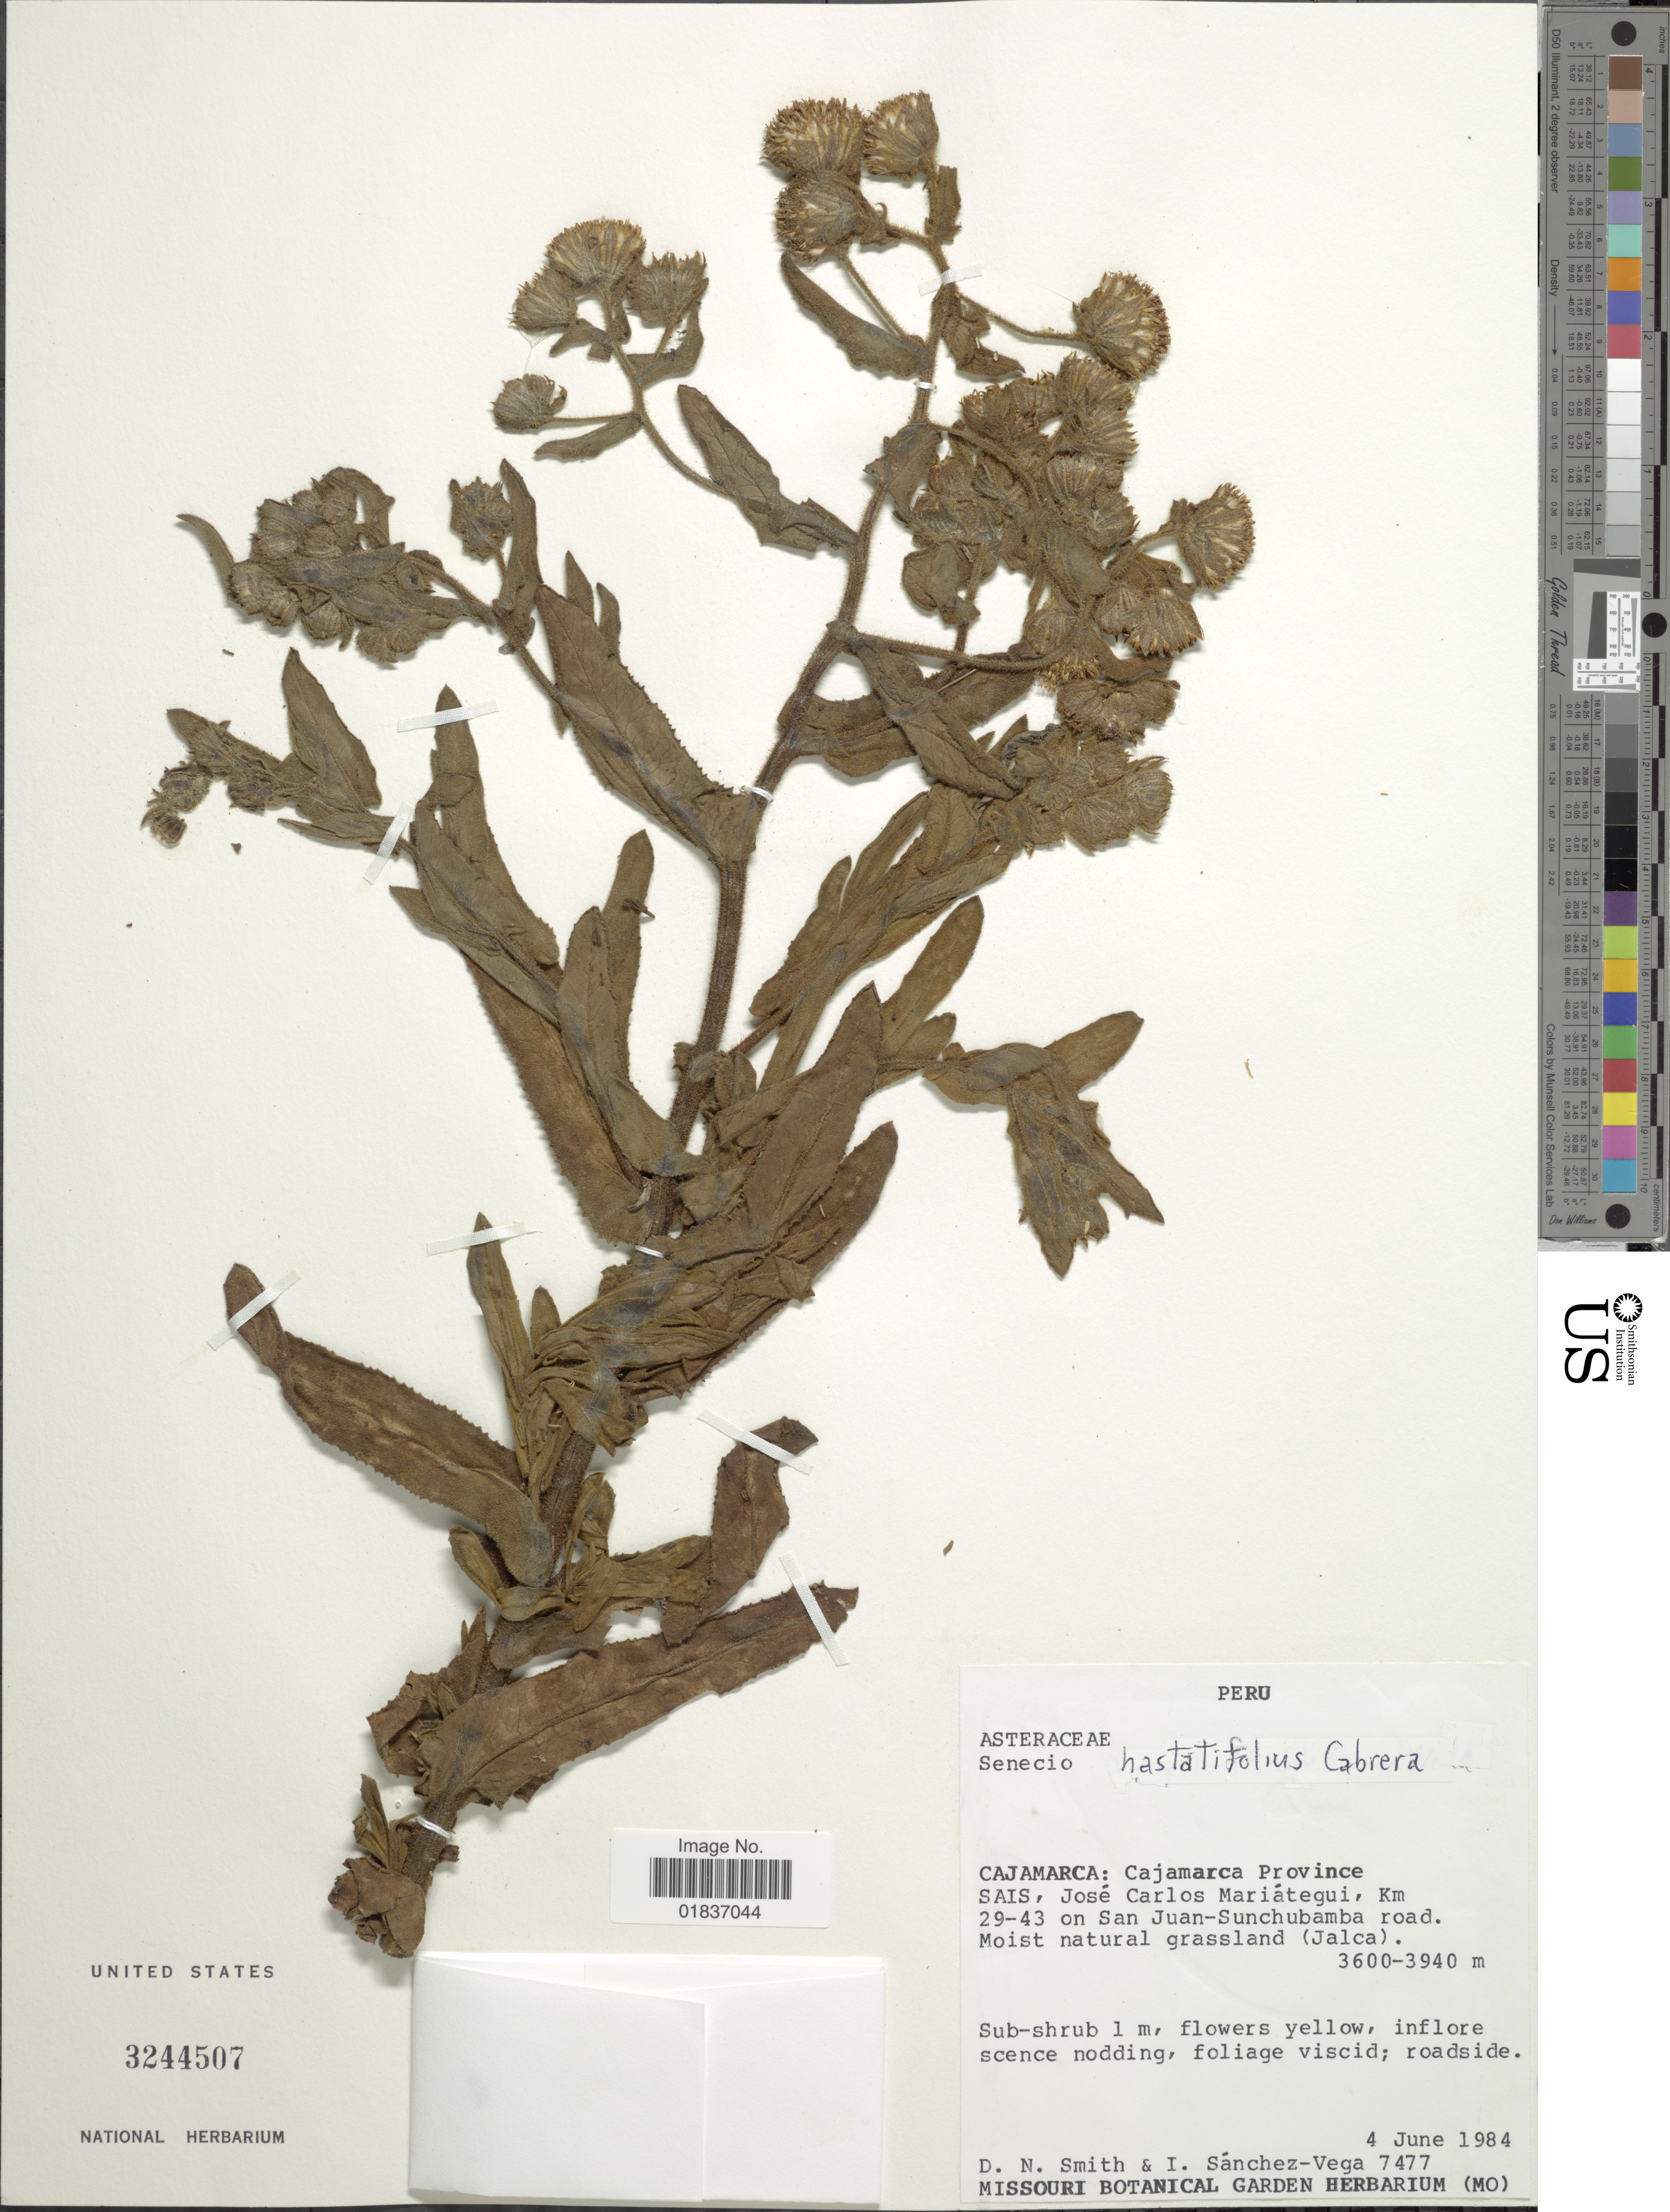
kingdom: Plantae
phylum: Tracheophyta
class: Magnoliopsida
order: Asterales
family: Asteraceae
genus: Senecio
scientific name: Senecio hastifolius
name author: (L. f.) Less.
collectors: D. Smith & I. Sánchez Vega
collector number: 7477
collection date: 1984-06-04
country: Peru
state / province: Cajamarca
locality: Cajamarca: Cajamarca Province. Sais, Jose Carlos Mariategui, Km 29-43 on San Juan-Sunchubamba road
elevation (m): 3600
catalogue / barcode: US 3244507